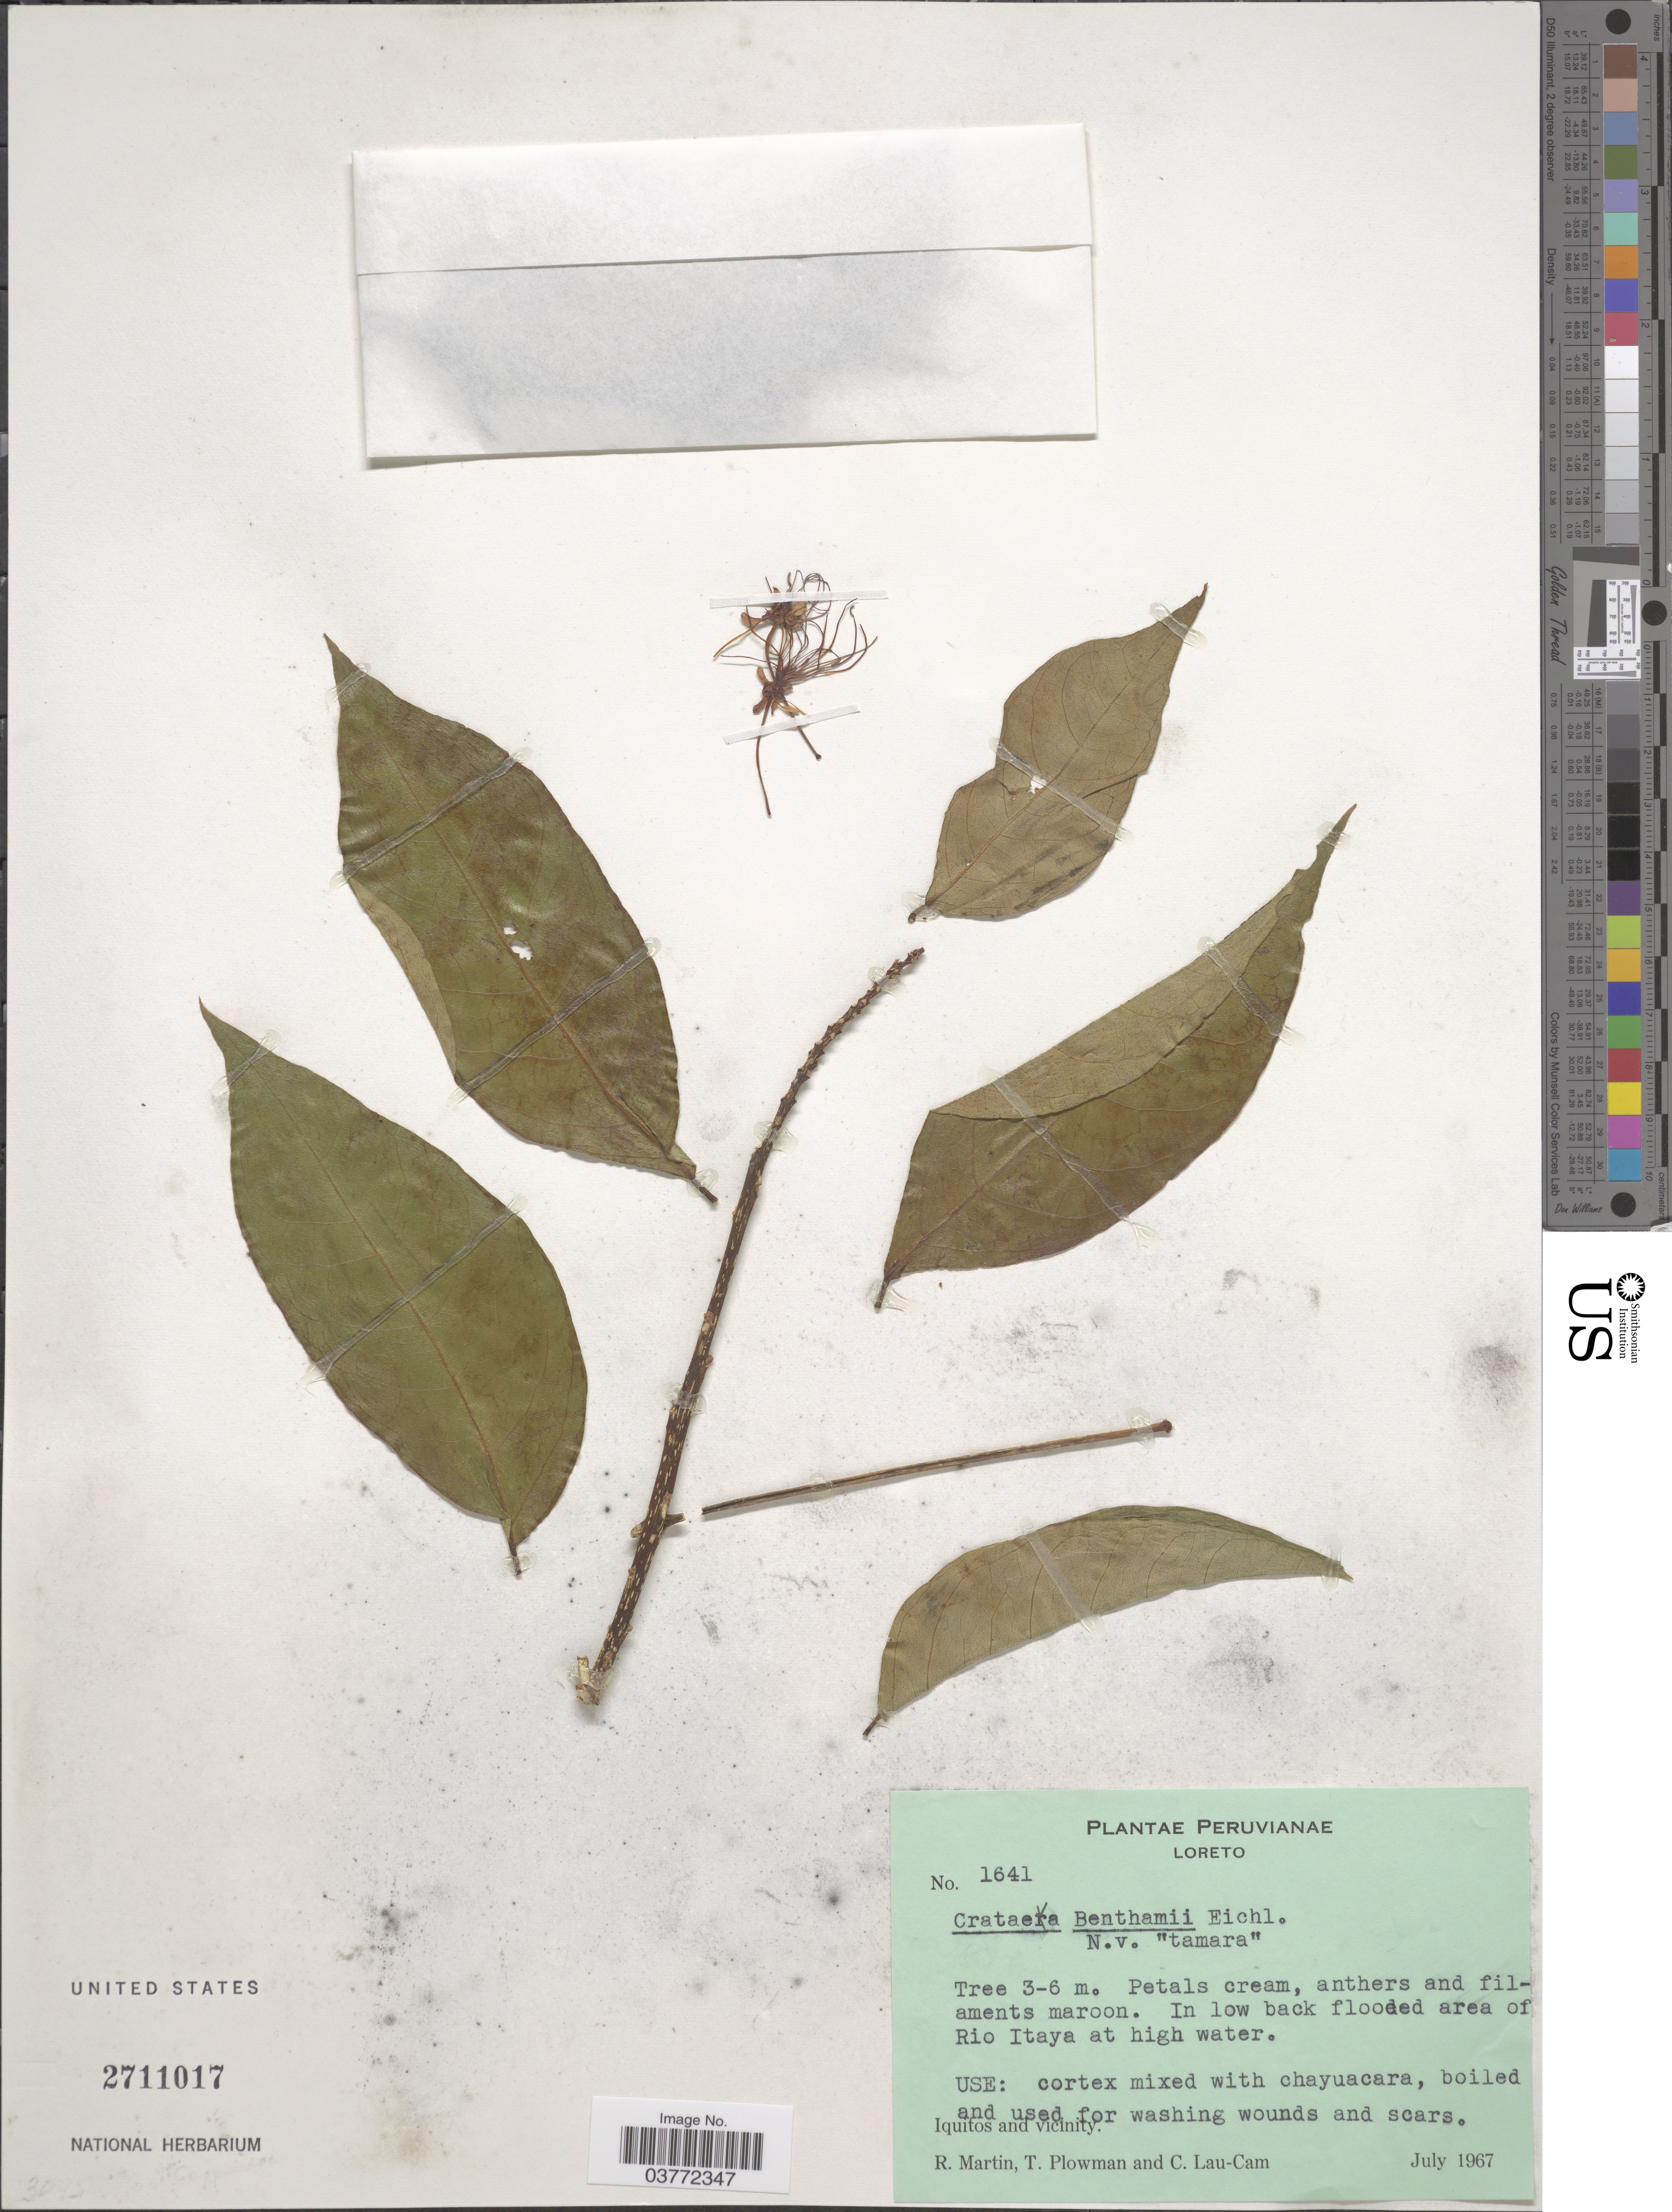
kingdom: Plantae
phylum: Tracheophyta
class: Magnoliopsida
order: Brassicales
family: Capparaceae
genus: Crateva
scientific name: Crateva tapia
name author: L.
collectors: R. Martin, T. Plowman & C. Lau-Cam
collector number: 1641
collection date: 1967-07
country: Peru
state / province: Loreto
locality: In low back flooded area of Rio Itaya at high water. Iquitos and vicinity.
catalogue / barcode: US 2711017